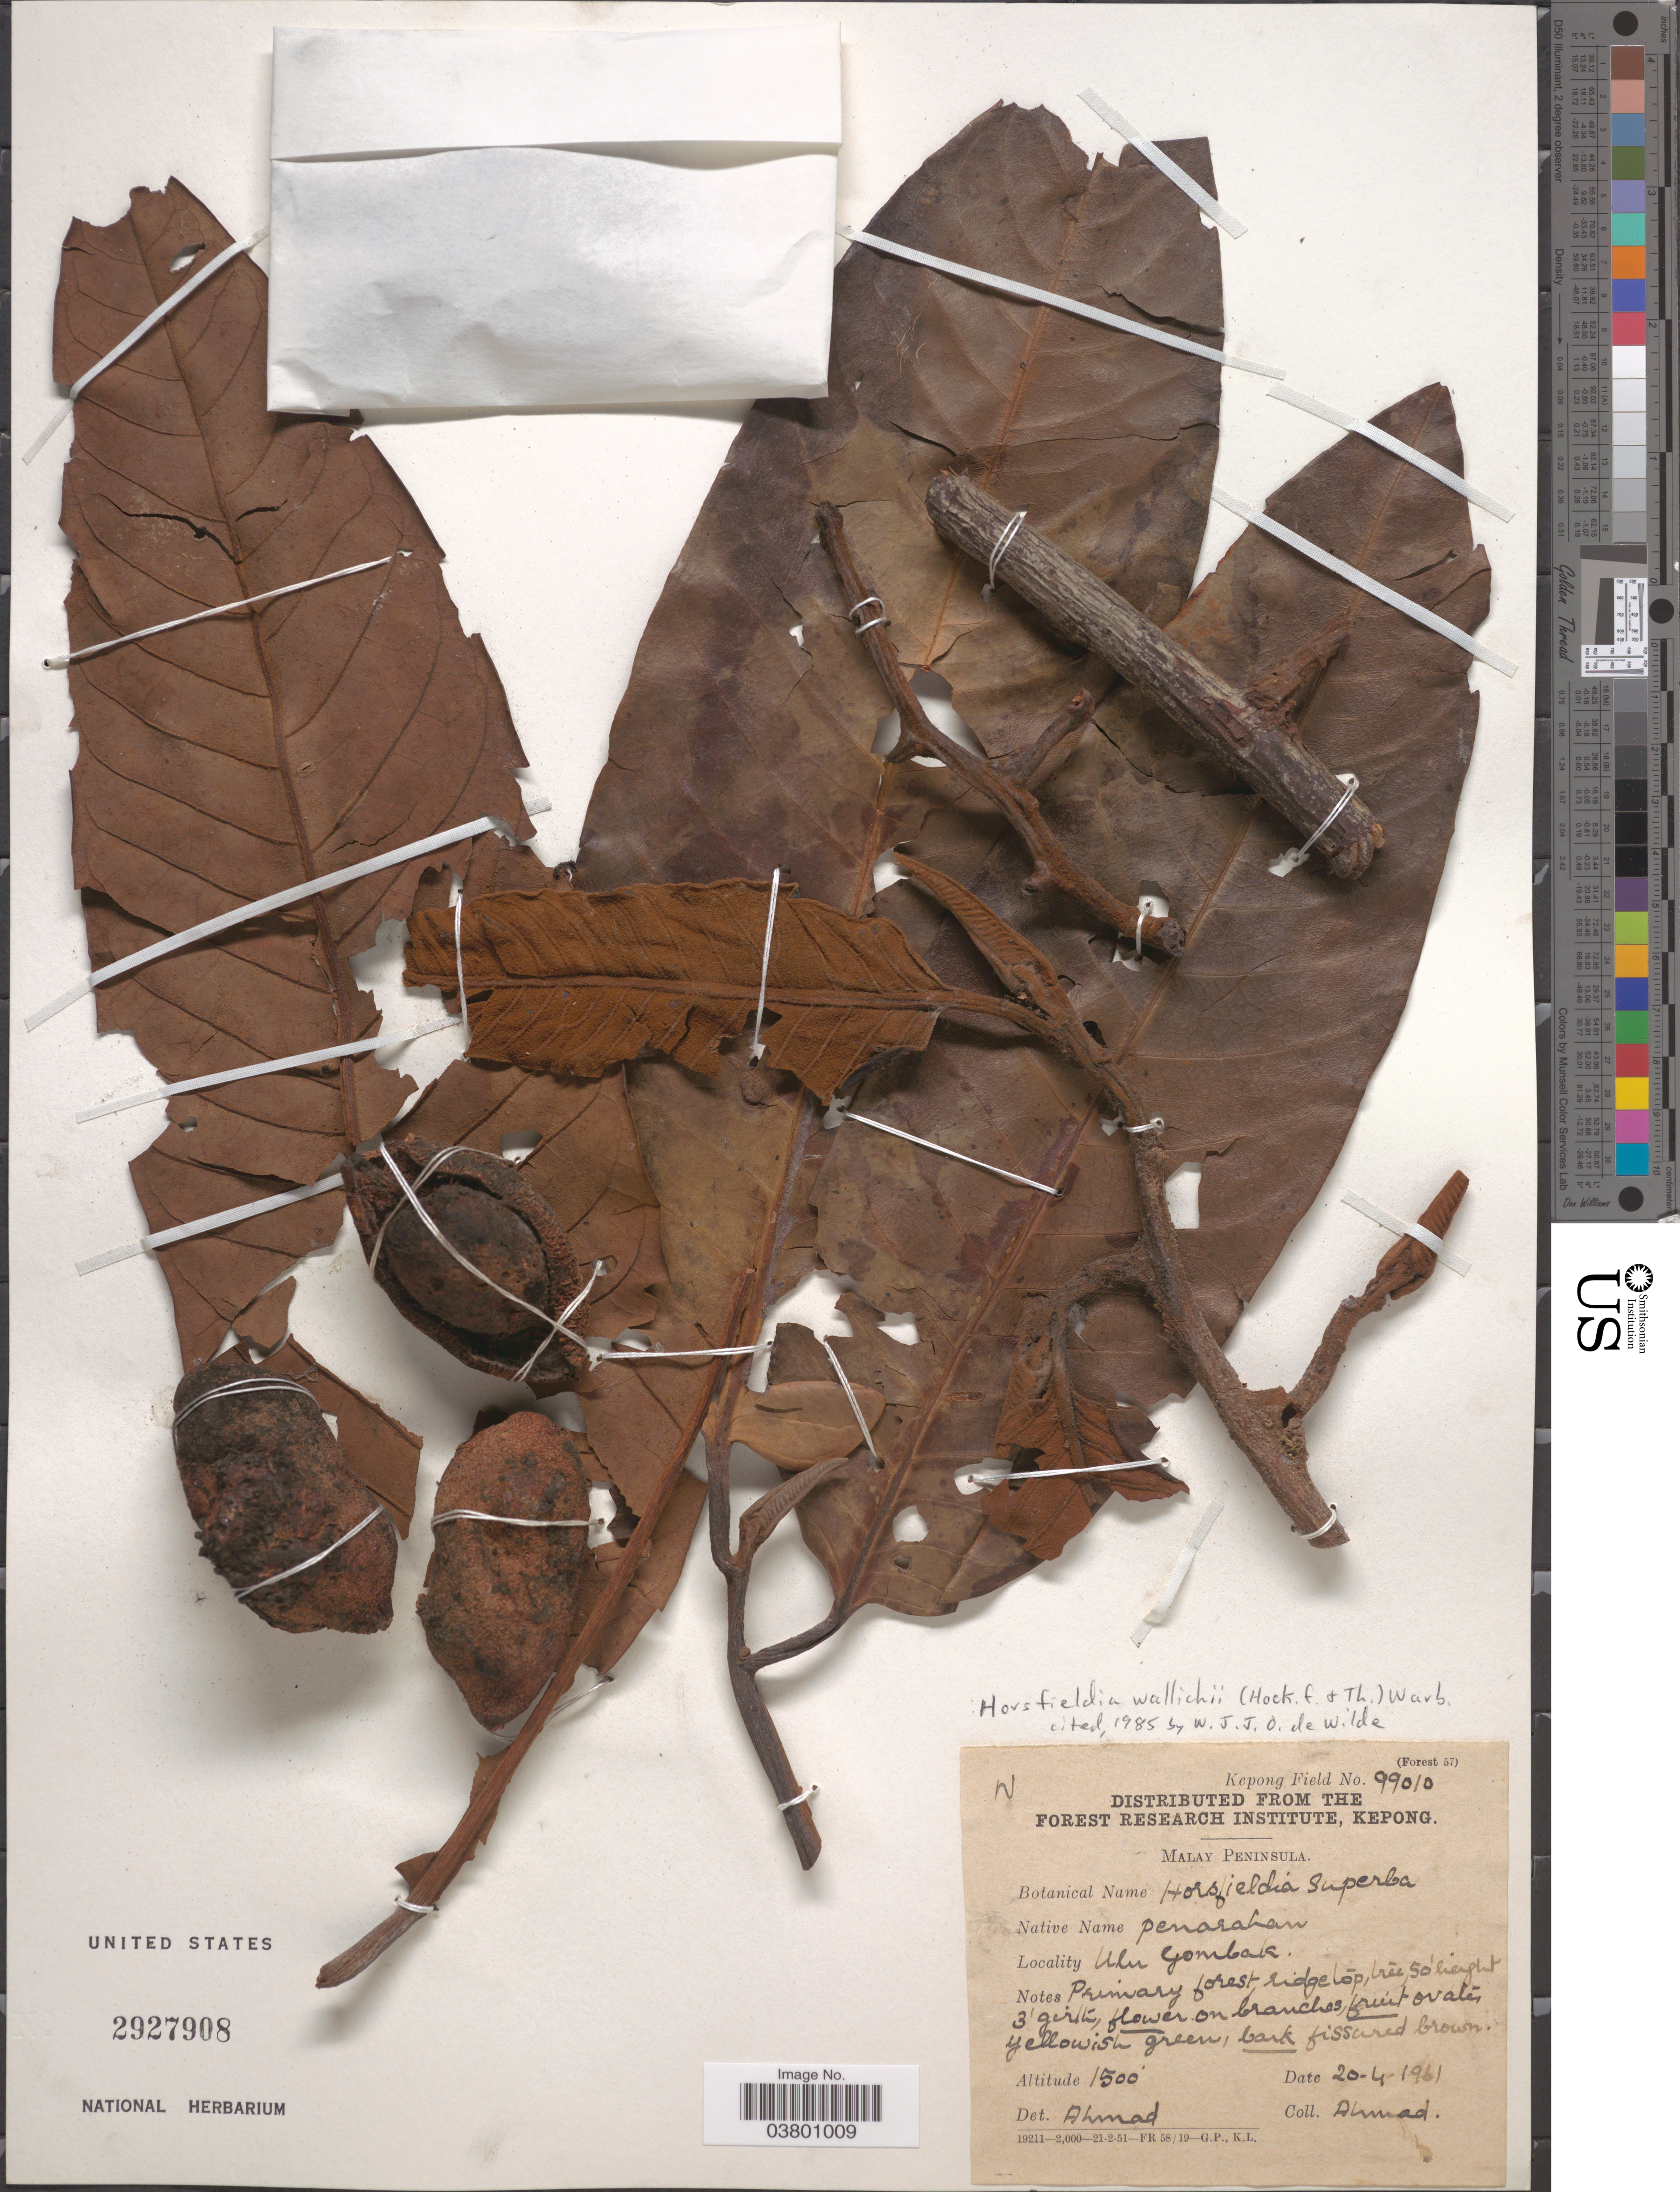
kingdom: Plantae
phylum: Tracheophyta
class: Magnoliopsida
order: Magnoliales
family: Myristicaceae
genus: Horsfieldia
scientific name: Horsfieldia wallichii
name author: Warb.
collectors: -. Ahmad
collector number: Kepong Field 99010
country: Malaysia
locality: Malay Peninsula. Ulu Gombak.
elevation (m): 457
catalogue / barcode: US 2927908